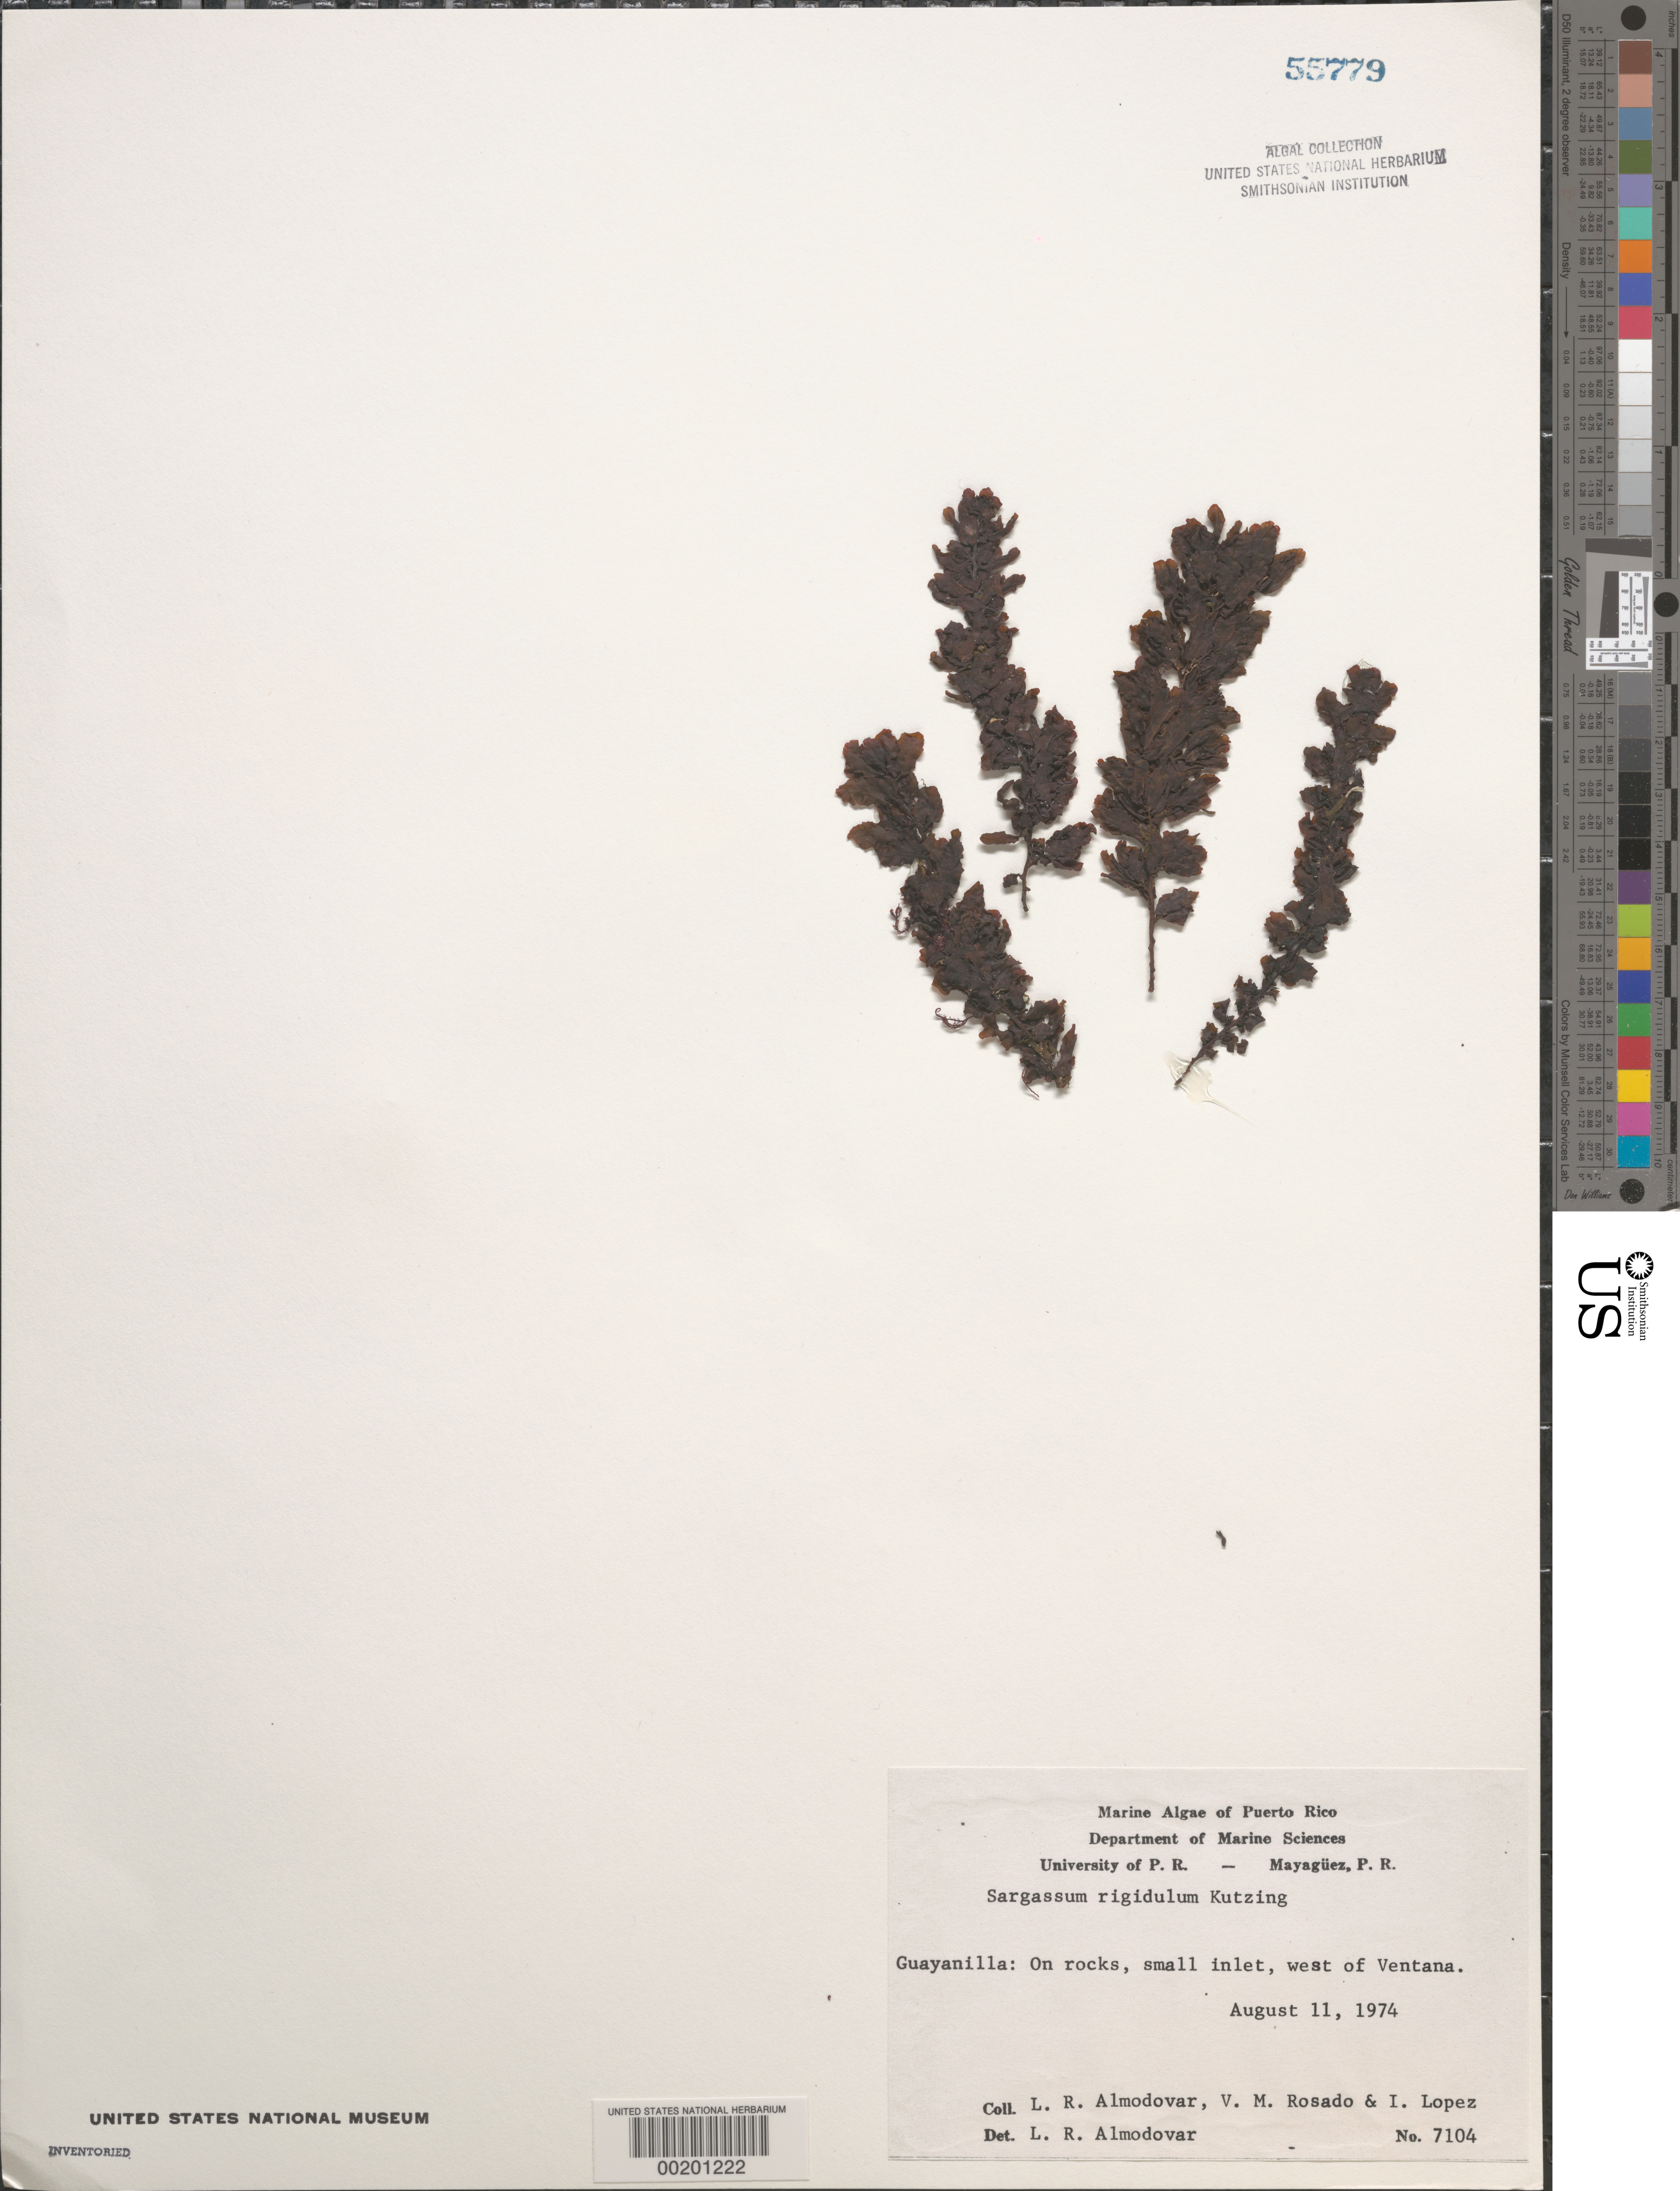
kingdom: Chromista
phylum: Ochrophyta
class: Phaeophyceae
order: Fucales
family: Sargassaceae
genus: Sargassum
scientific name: Sargassum rigidulum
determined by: Almodovar, L. R.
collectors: L. Almodovar, V. Rosado & I. Lopéz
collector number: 7104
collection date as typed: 11 Aug 1974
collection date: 1974-08-11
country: Puerto Rico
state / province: Guayanilla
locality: Inlet west of Ventana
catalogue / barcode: US 55779